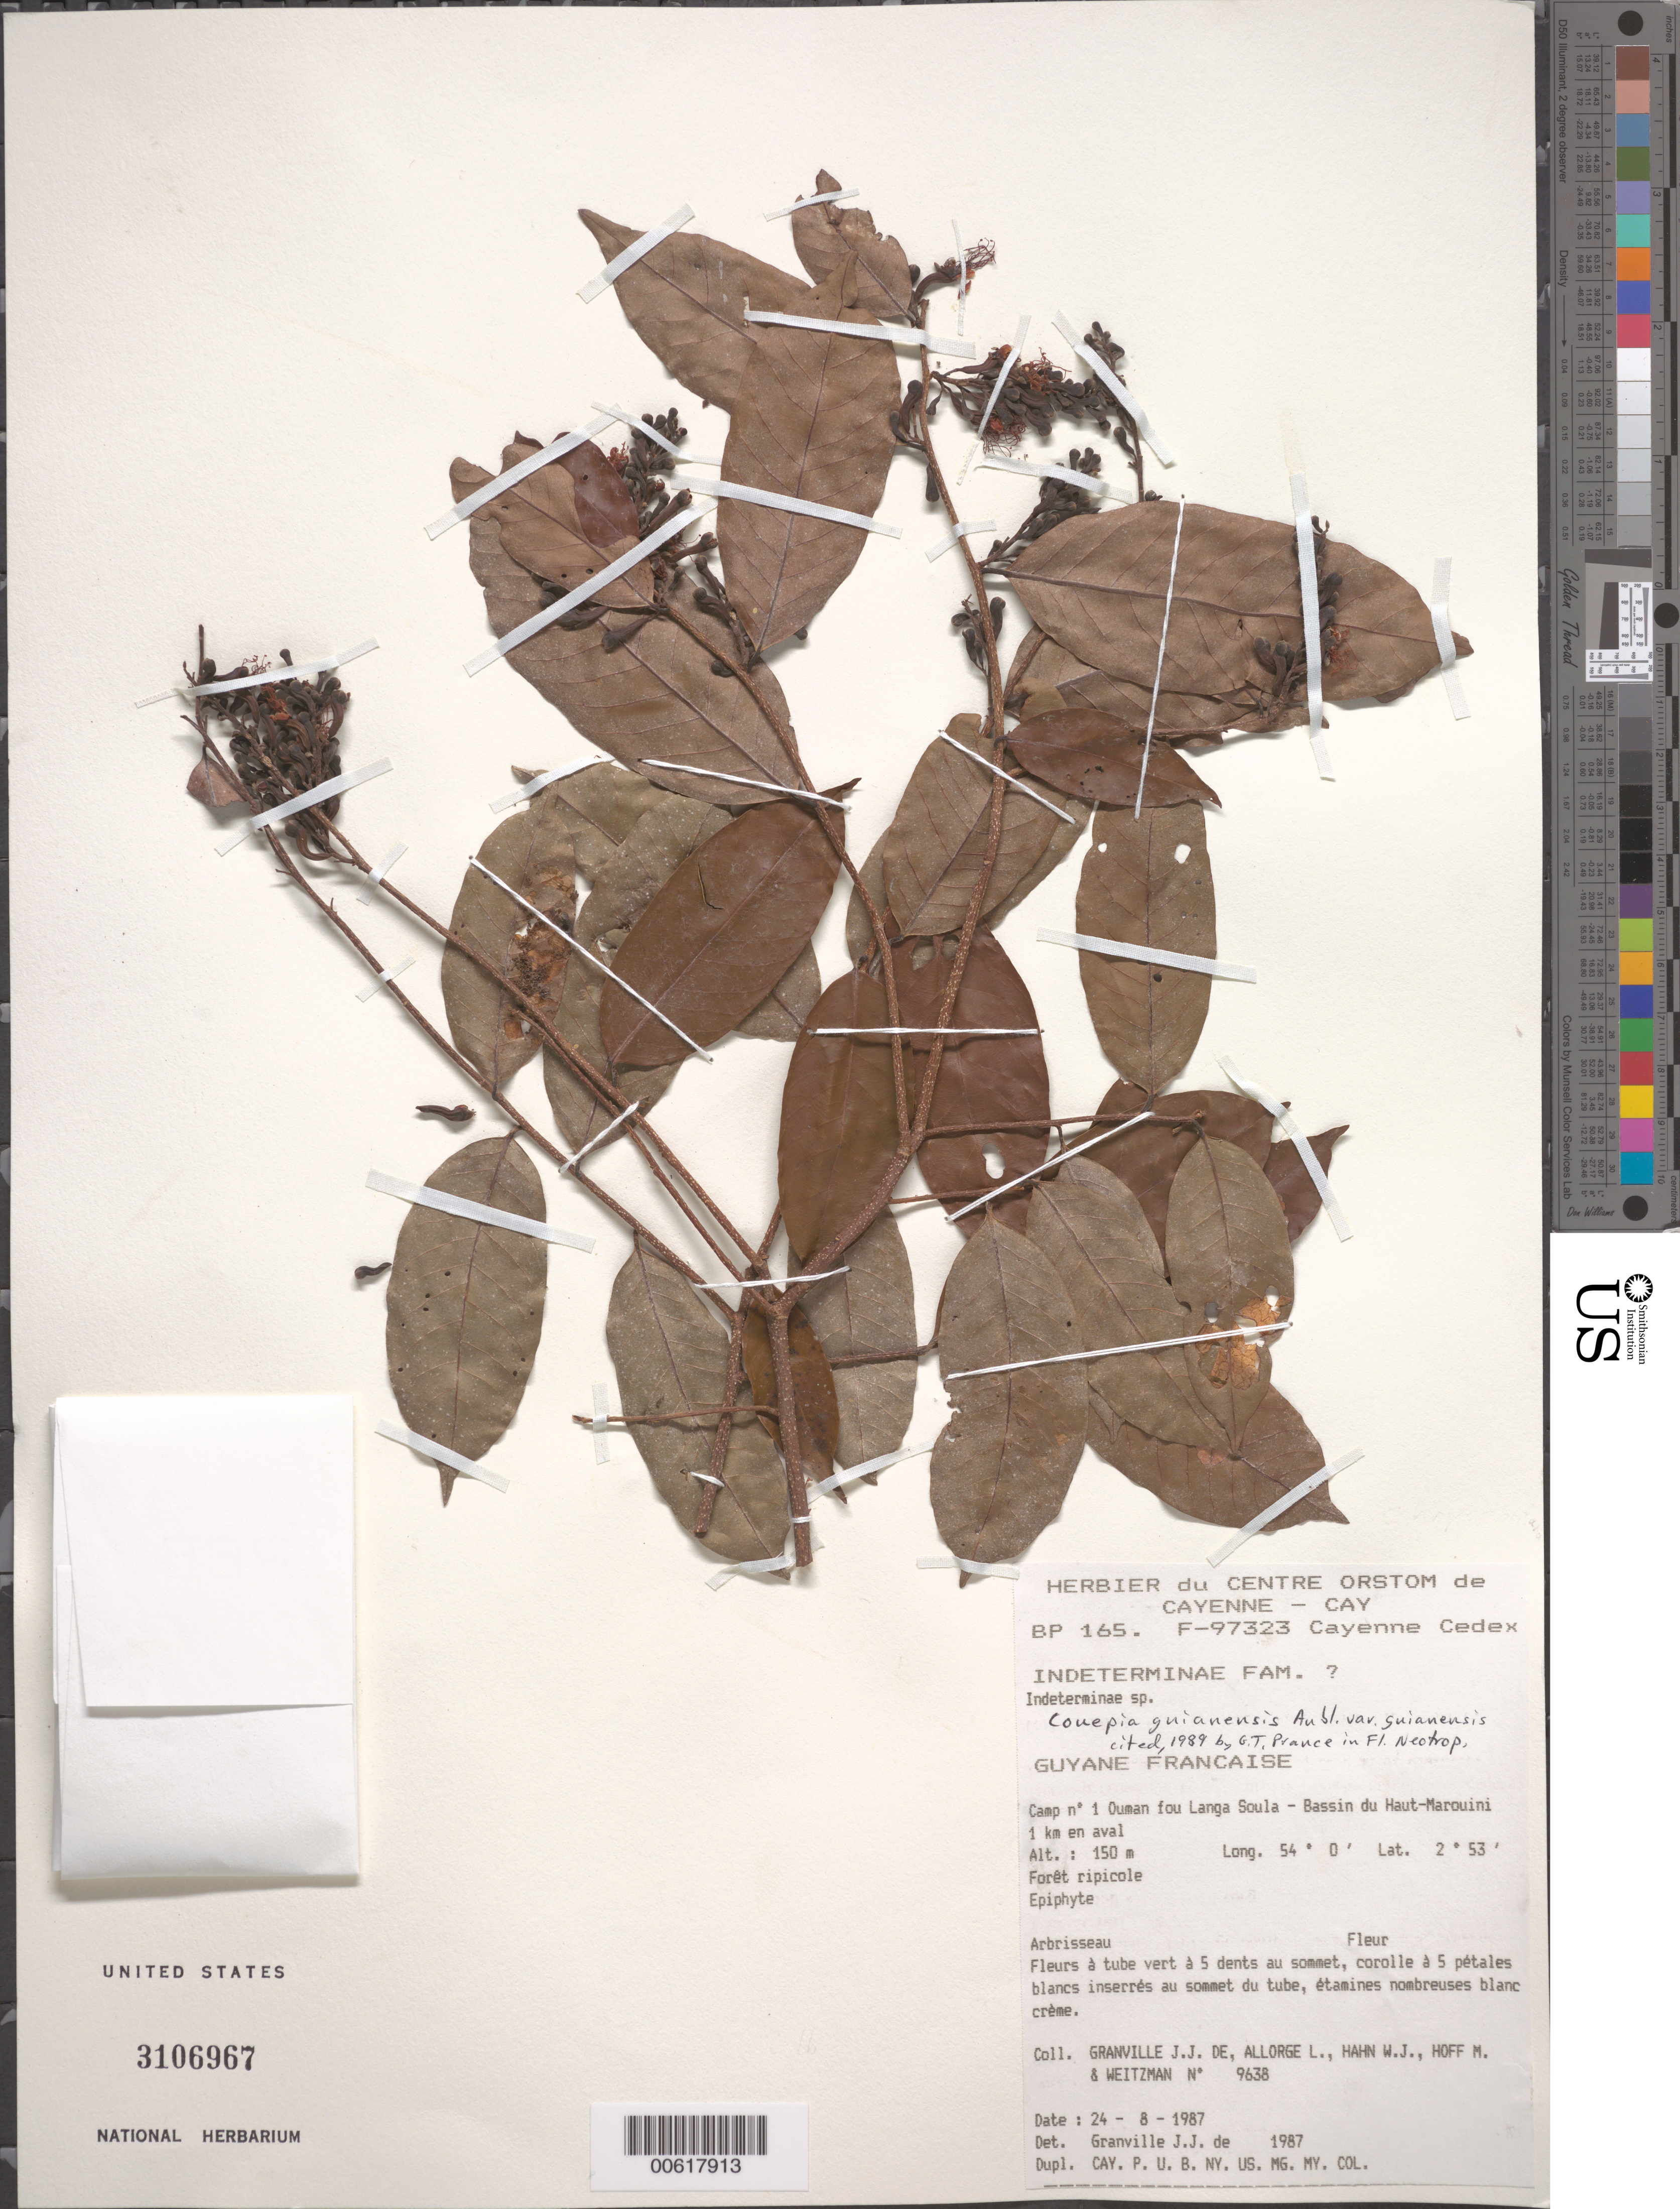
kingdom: Plantae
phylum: Tracheophyta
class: Magnoliopsida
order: Malpighiales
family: Chrysobalanaceae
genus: Couepia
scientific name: Couepia guianensis subsp. guianensis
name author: Aubl.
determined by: Granville, J. J. de, (CAY), Institut de Recherche pour le Developpement (IRD) (FRENCH GUIANA)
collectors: J.-J. de Granville, L. Allorge, W. J. Hahn, M. Hoff & A. L. Weitzman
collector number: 9638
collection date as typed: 24-Aug-87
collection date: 1987-08-24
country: French Guiana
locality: Ouman fou Langa Soula, Camp #1, Bassin du Haut-Marouini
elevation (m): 150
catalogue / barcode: US 3106967